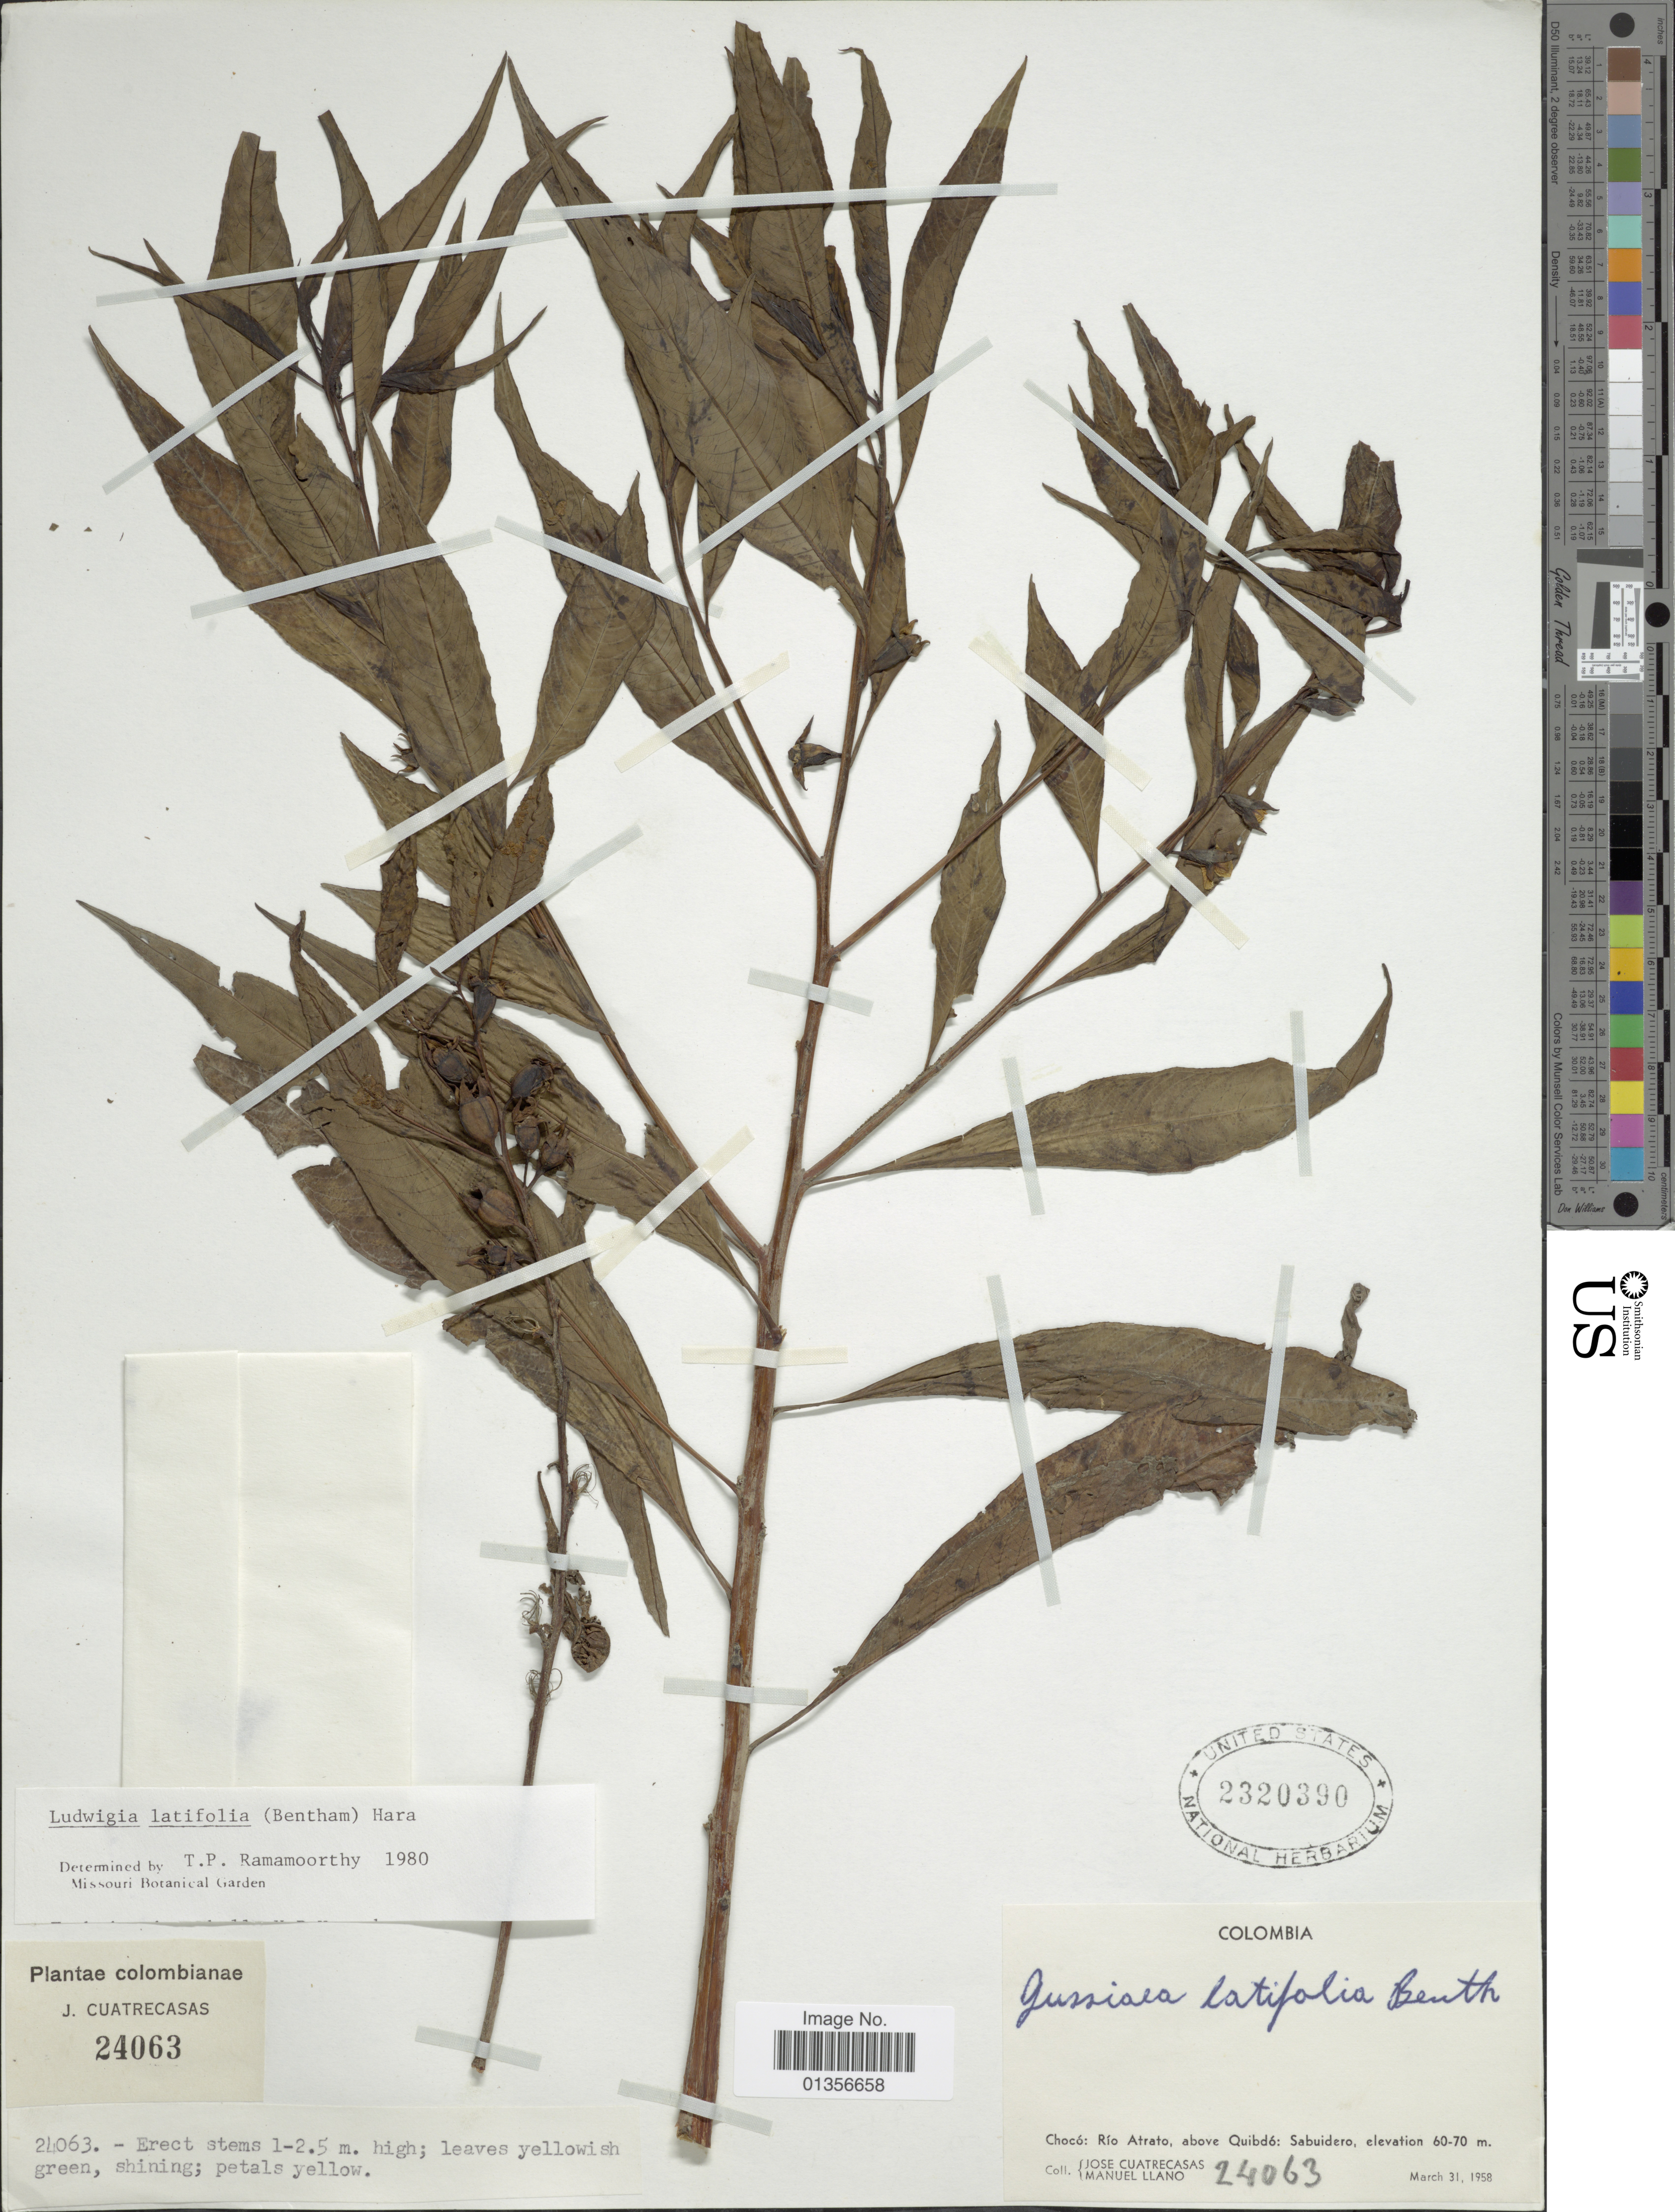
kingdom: Plantae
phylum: Tracheophyta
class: Magnoliopsida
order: Myrtales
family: Onagraceae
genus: Ludwigia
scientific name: Ludwigia latifolia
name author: (Benth.) H. Hara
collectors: J. Cuatrecasas & M. d. Llano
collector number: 24063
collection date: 1958-03-31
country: Colombia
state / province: Chocó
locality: Atrato, above Quibdó: Sabuidero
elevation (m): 60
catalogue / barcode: US 2320390